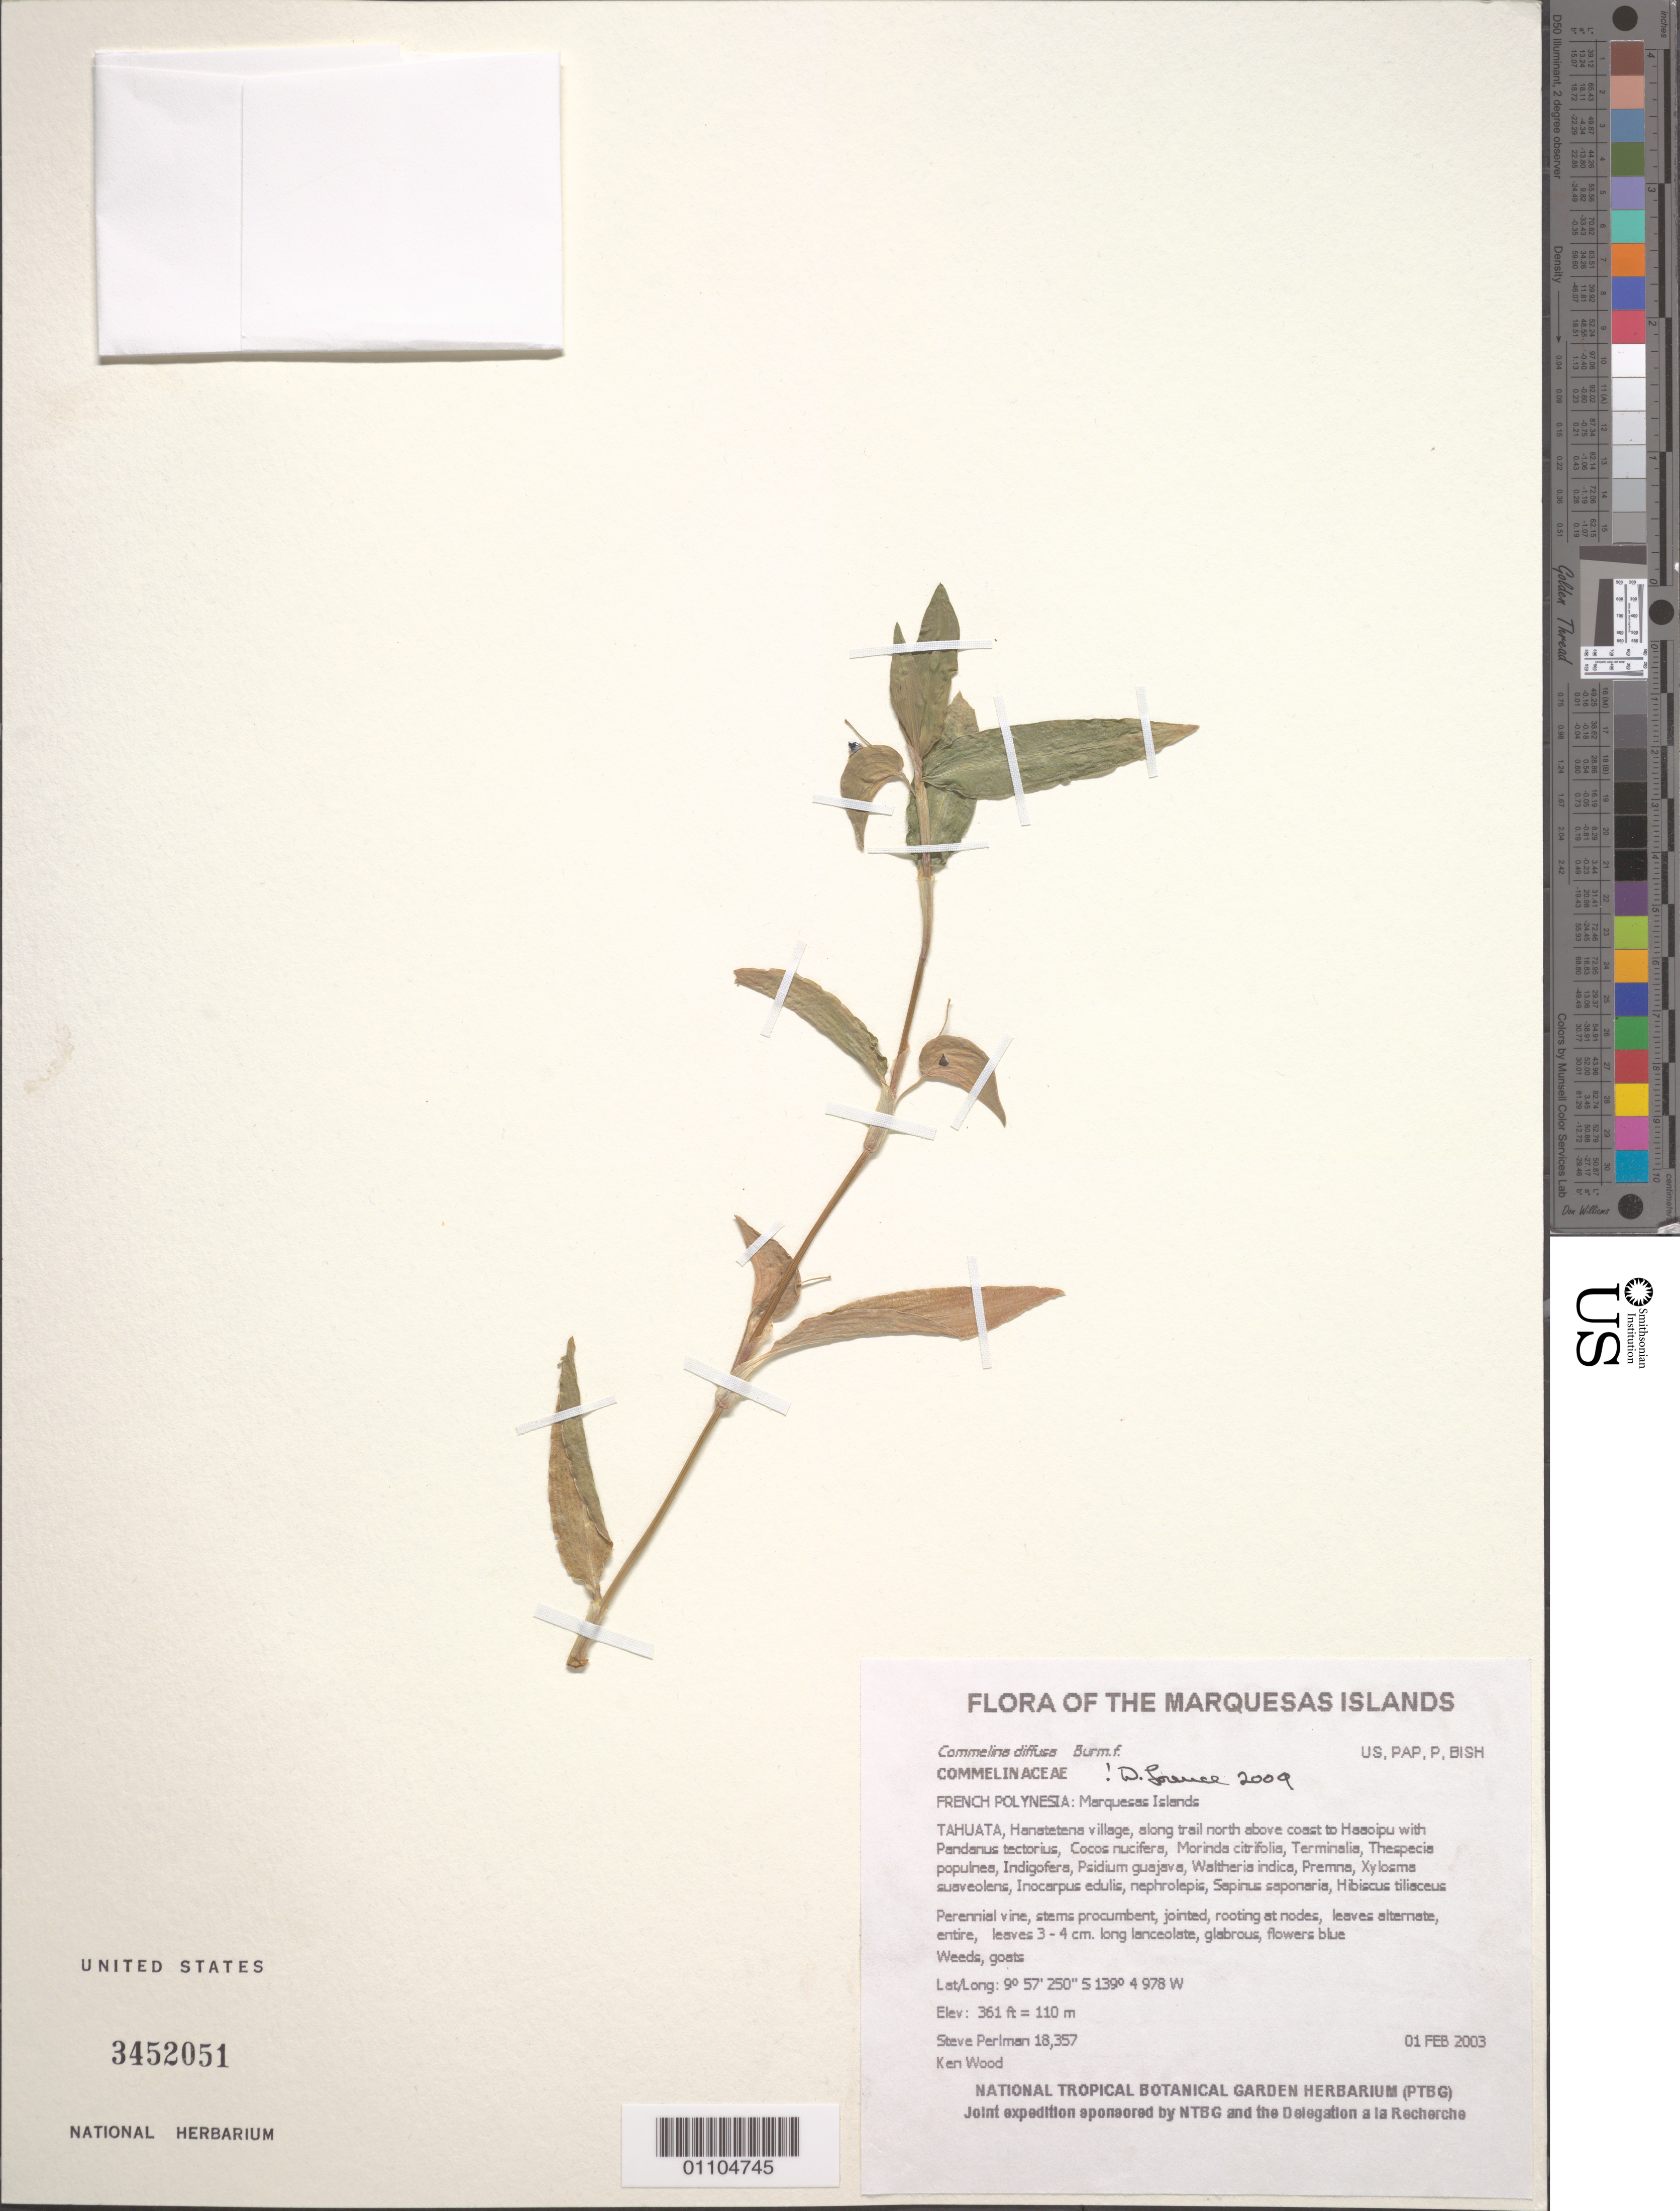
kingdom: Plantae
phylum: Tracheophyta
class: Liliopsida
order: Commelinales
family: Commelinaceae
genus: Commelina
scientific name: Commelina diffusa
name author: Burm. f.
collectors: S. P. Perlman & K. R. Wood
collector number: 18357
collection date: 2003-02-01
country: French Polynesia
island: Tahuata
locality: Hanatetena village, along trail above coast to Haaoipo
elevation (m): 110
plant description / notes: Weeds, goats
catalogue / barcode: US 3452051